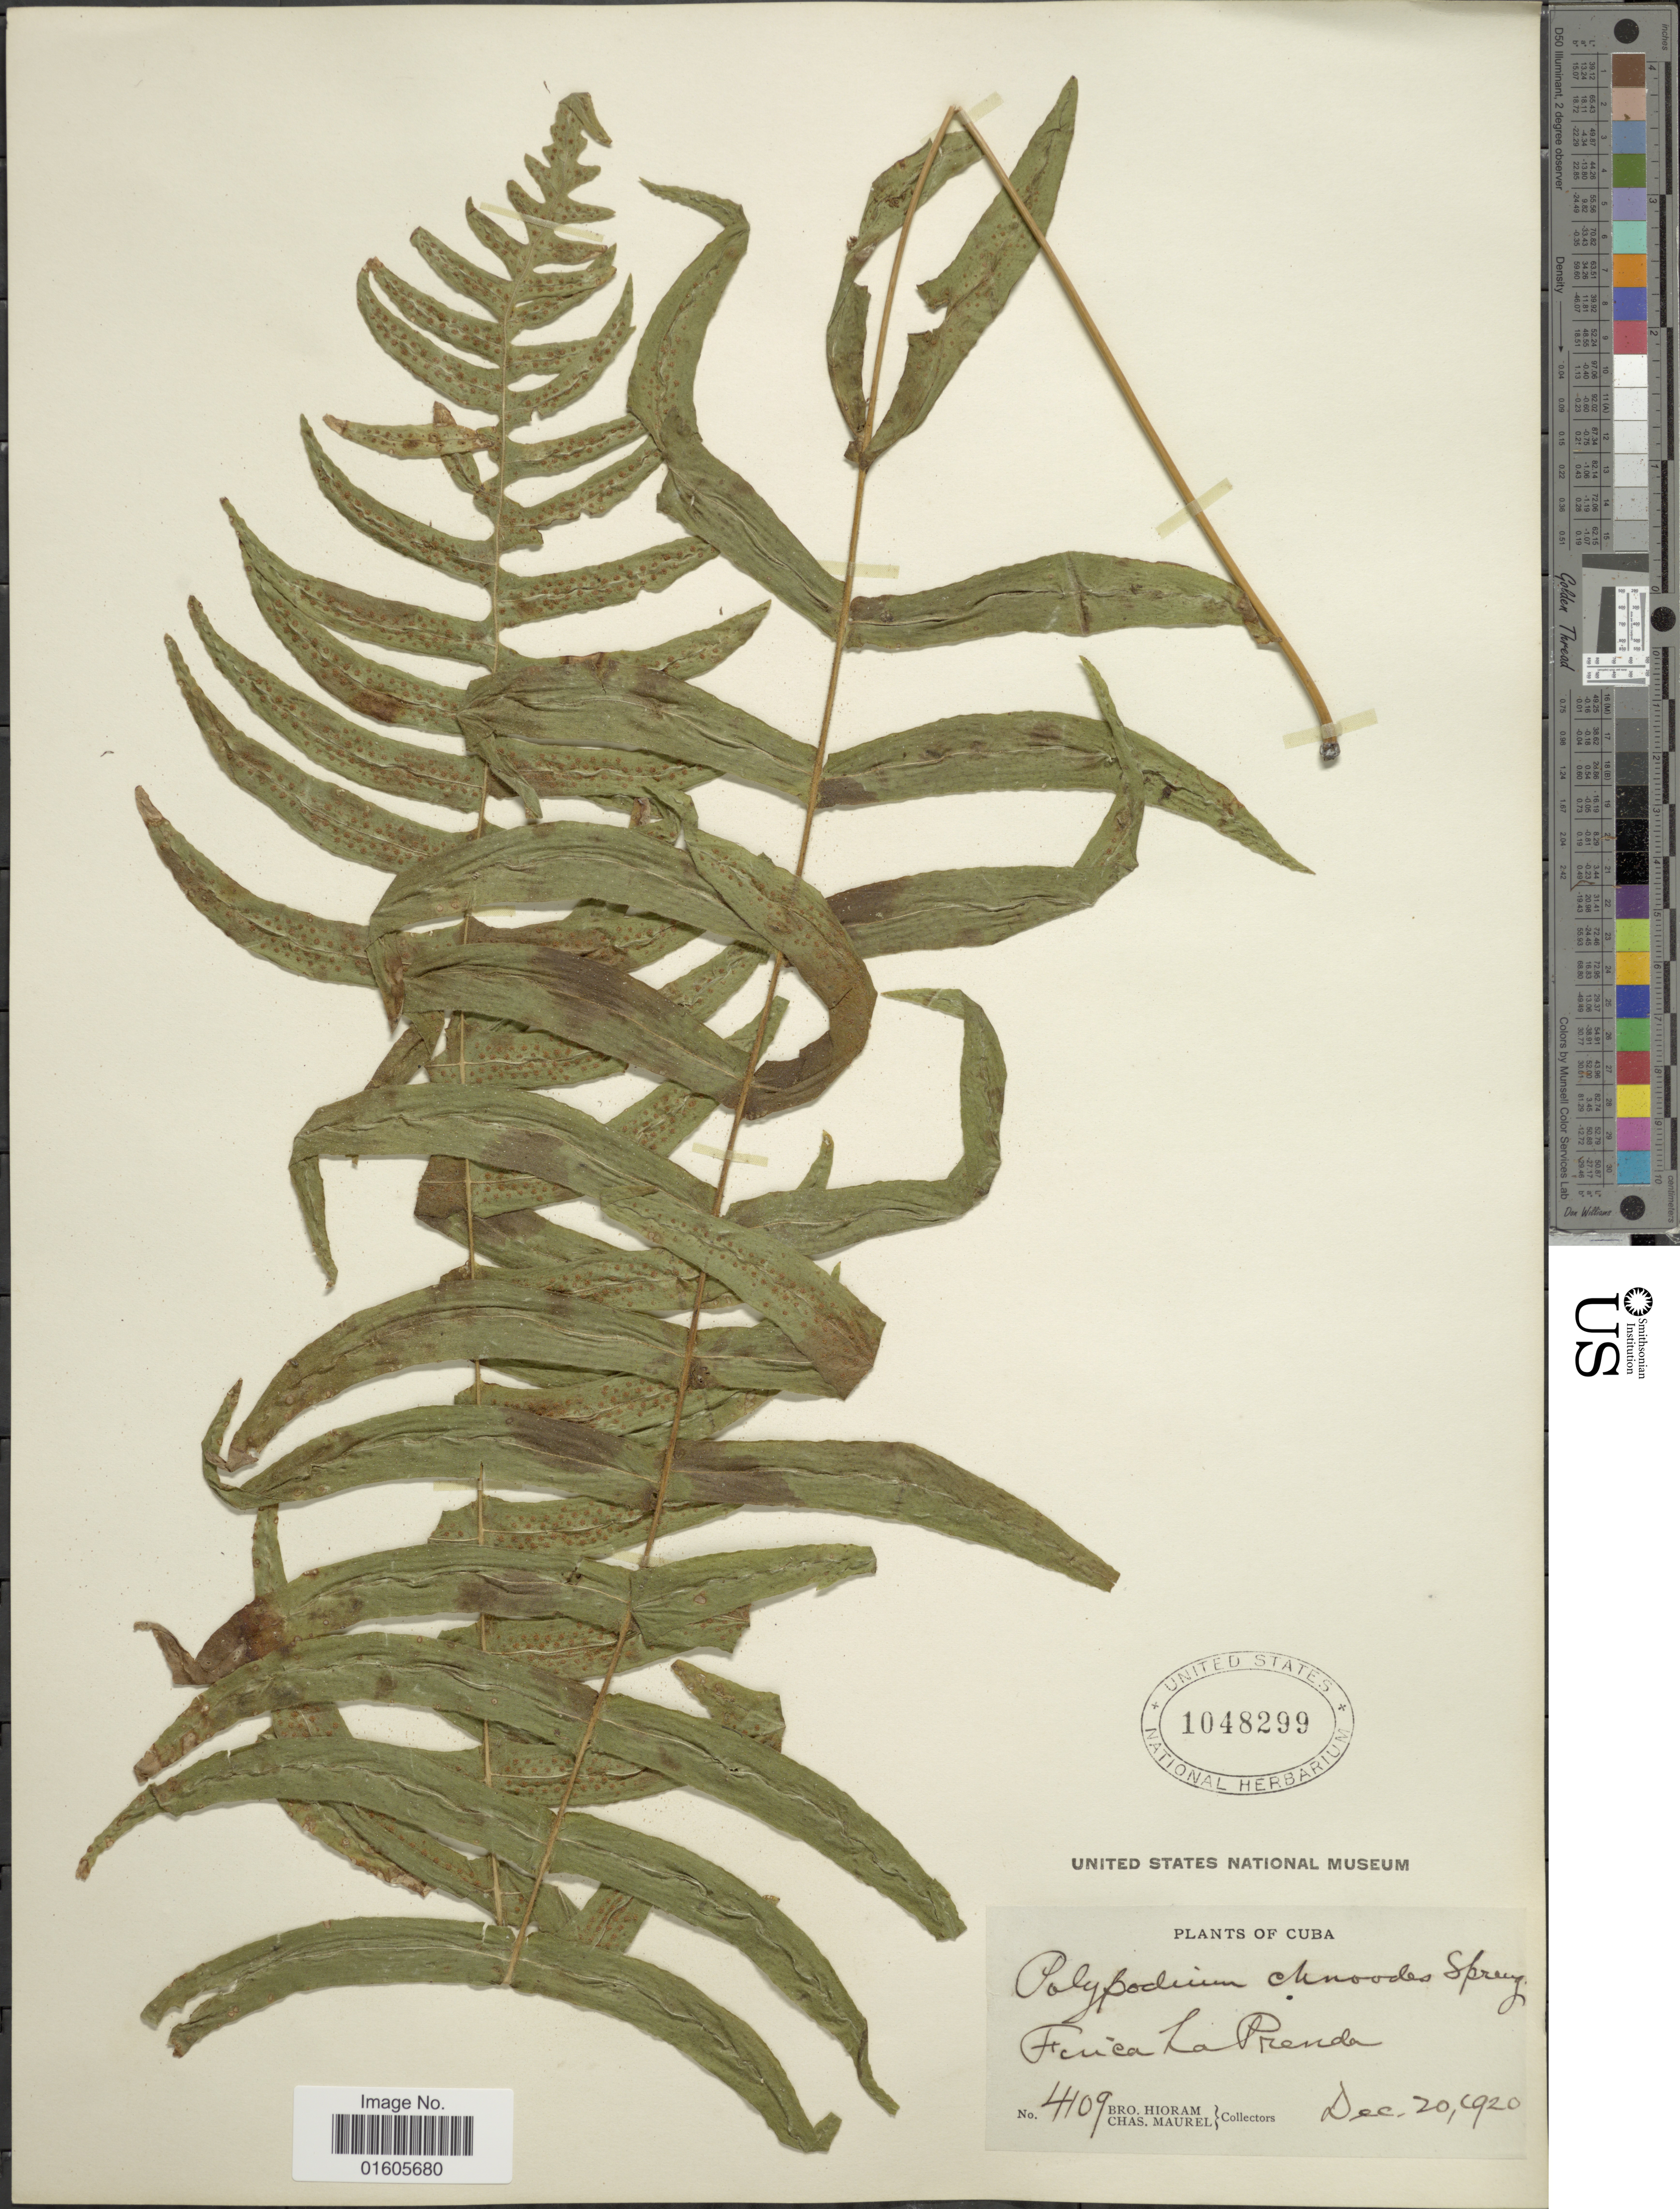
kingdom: Plantae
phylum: Tracheophyta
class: Polypodiopsida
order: Polypodiales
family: Polypodiaceae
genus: Serpocaulon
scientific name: Serpocaulon dissimile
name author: (L.) A.R. Sm.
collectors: Bro. Hioram & C. Maurel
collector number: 4409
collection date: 1920-12-20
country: Cuba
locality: Fenica La Prenda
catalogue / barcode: US 1048299